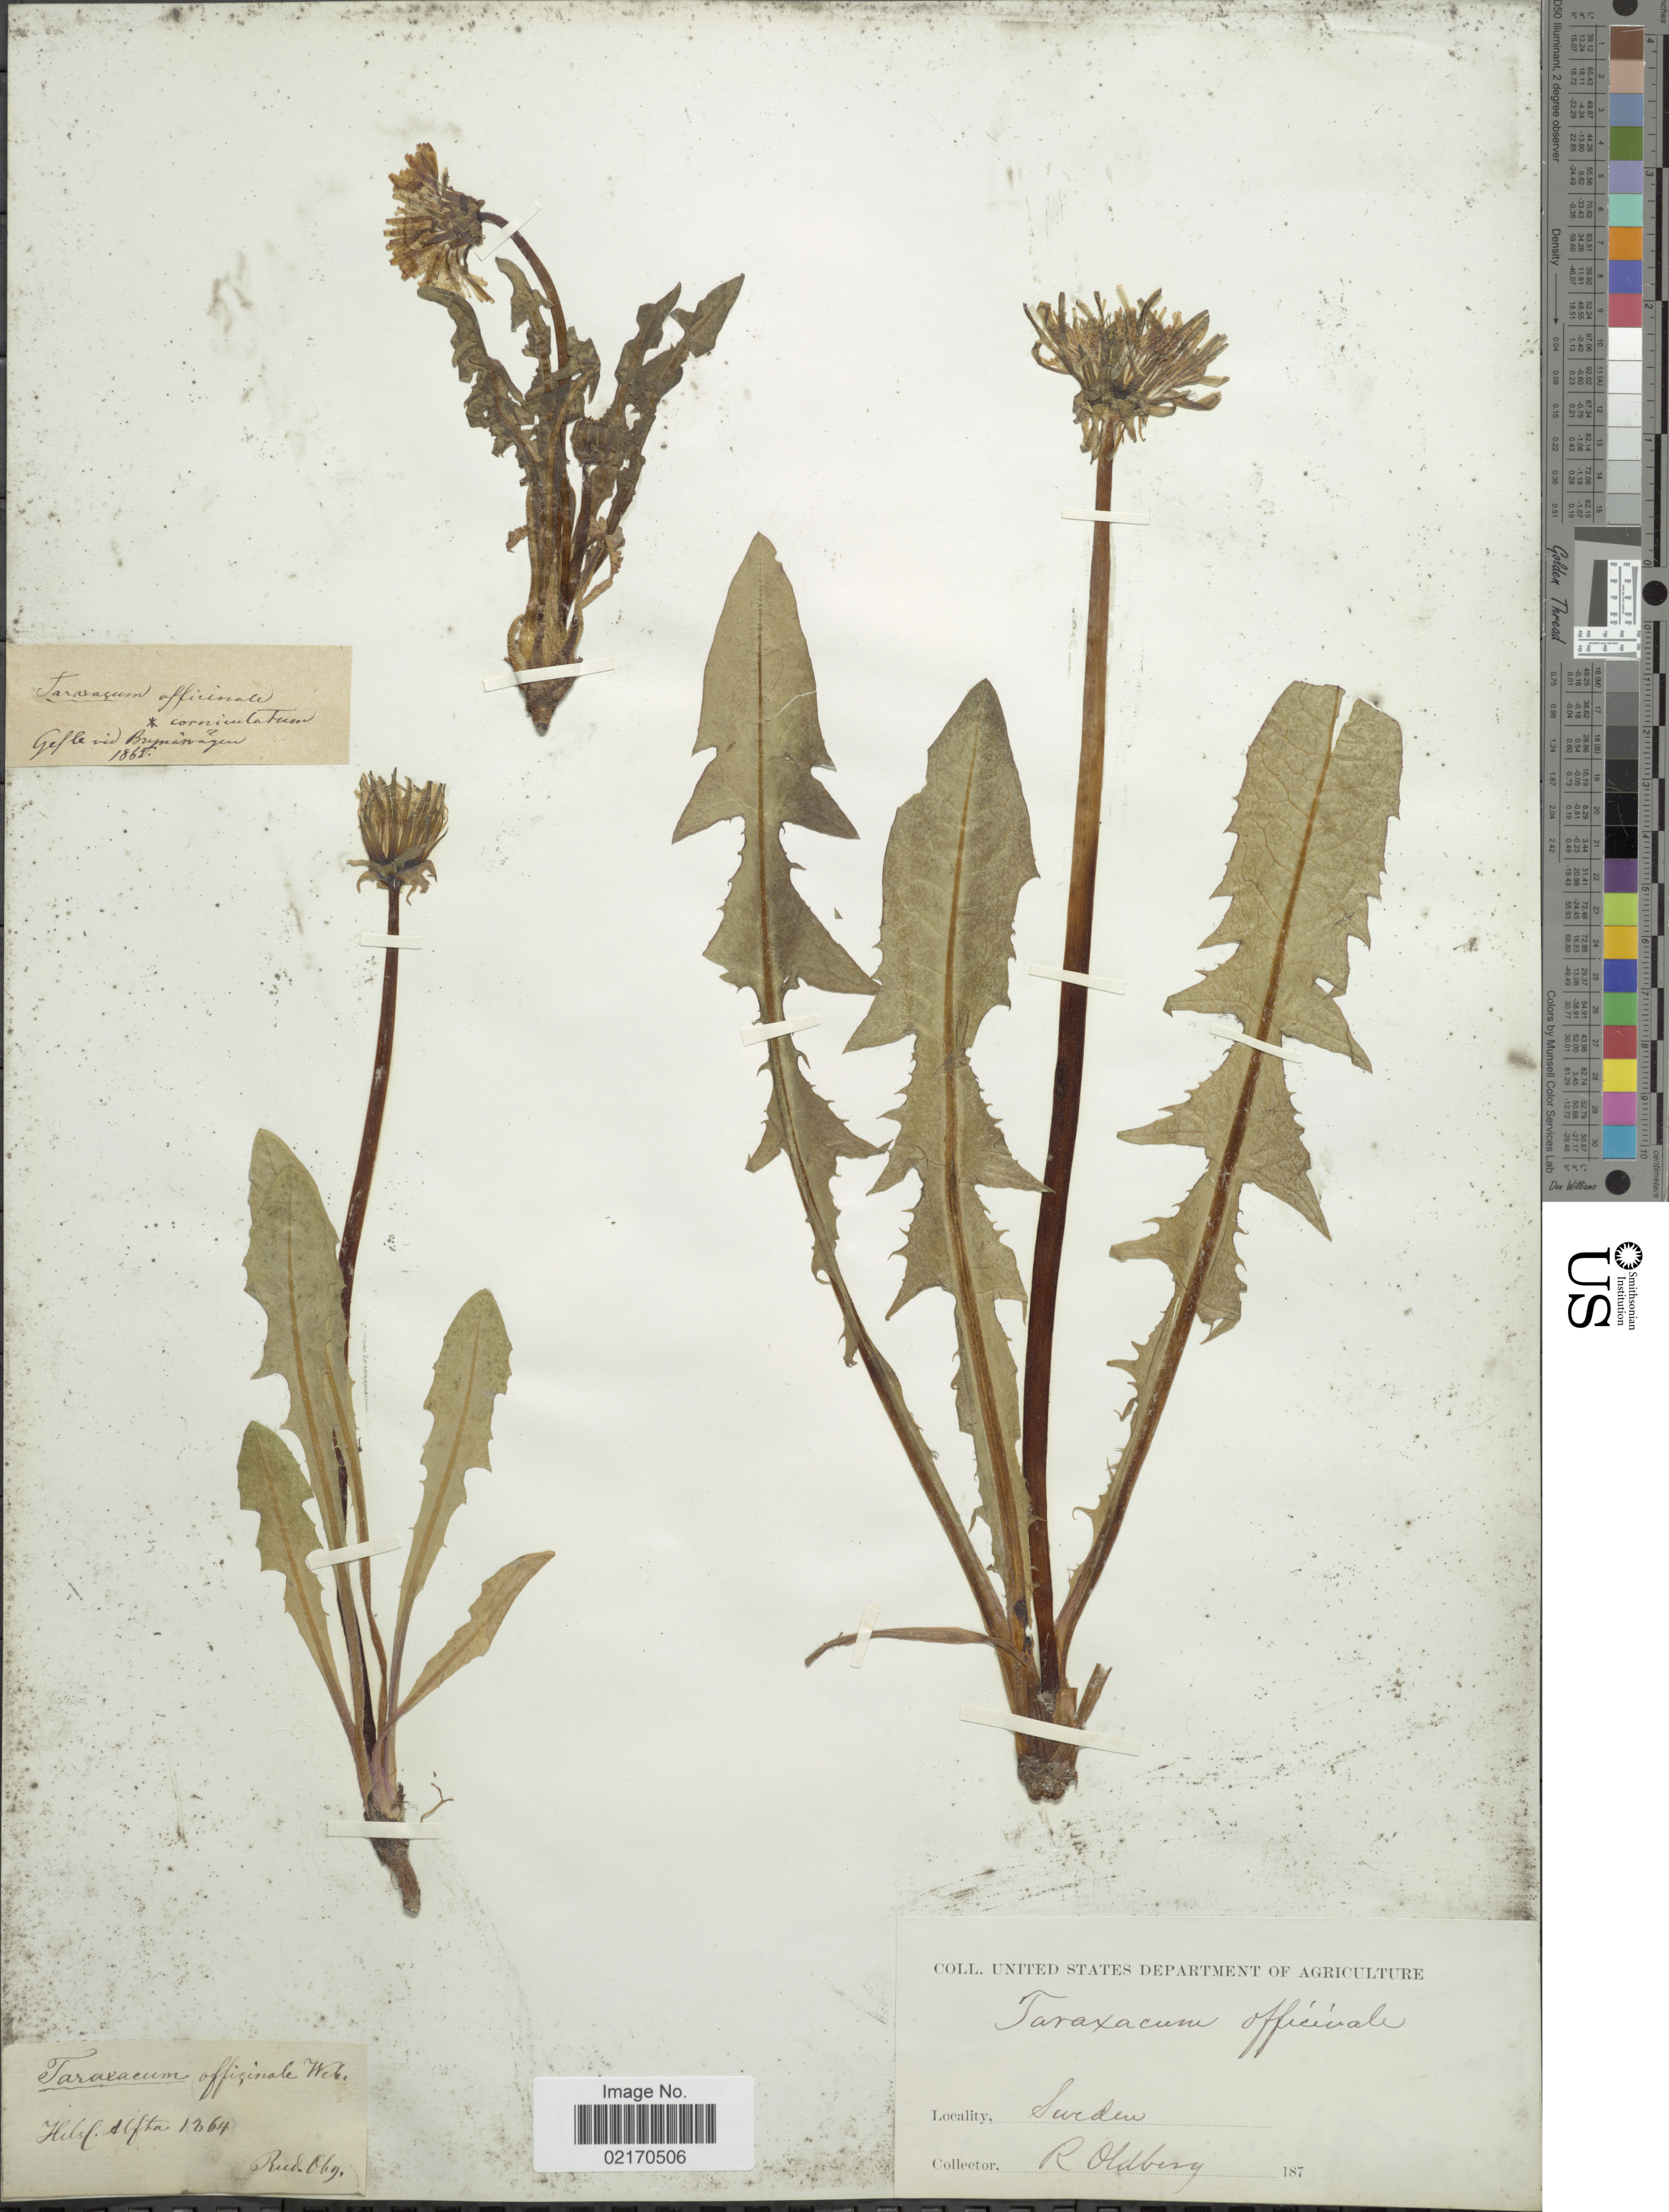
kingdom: Plantae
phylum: Tracheophyta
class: Magnoliopsida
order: Asterales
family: Asteraceae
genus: Taraxacum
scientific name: Taraxacum officinale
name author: G.H. Weber ex F.H. Wigg.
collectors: R. Oldberg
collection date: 1864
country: Sweden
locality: Helsl. Alfta, Gefle vid Brynanagen. [interpreted]